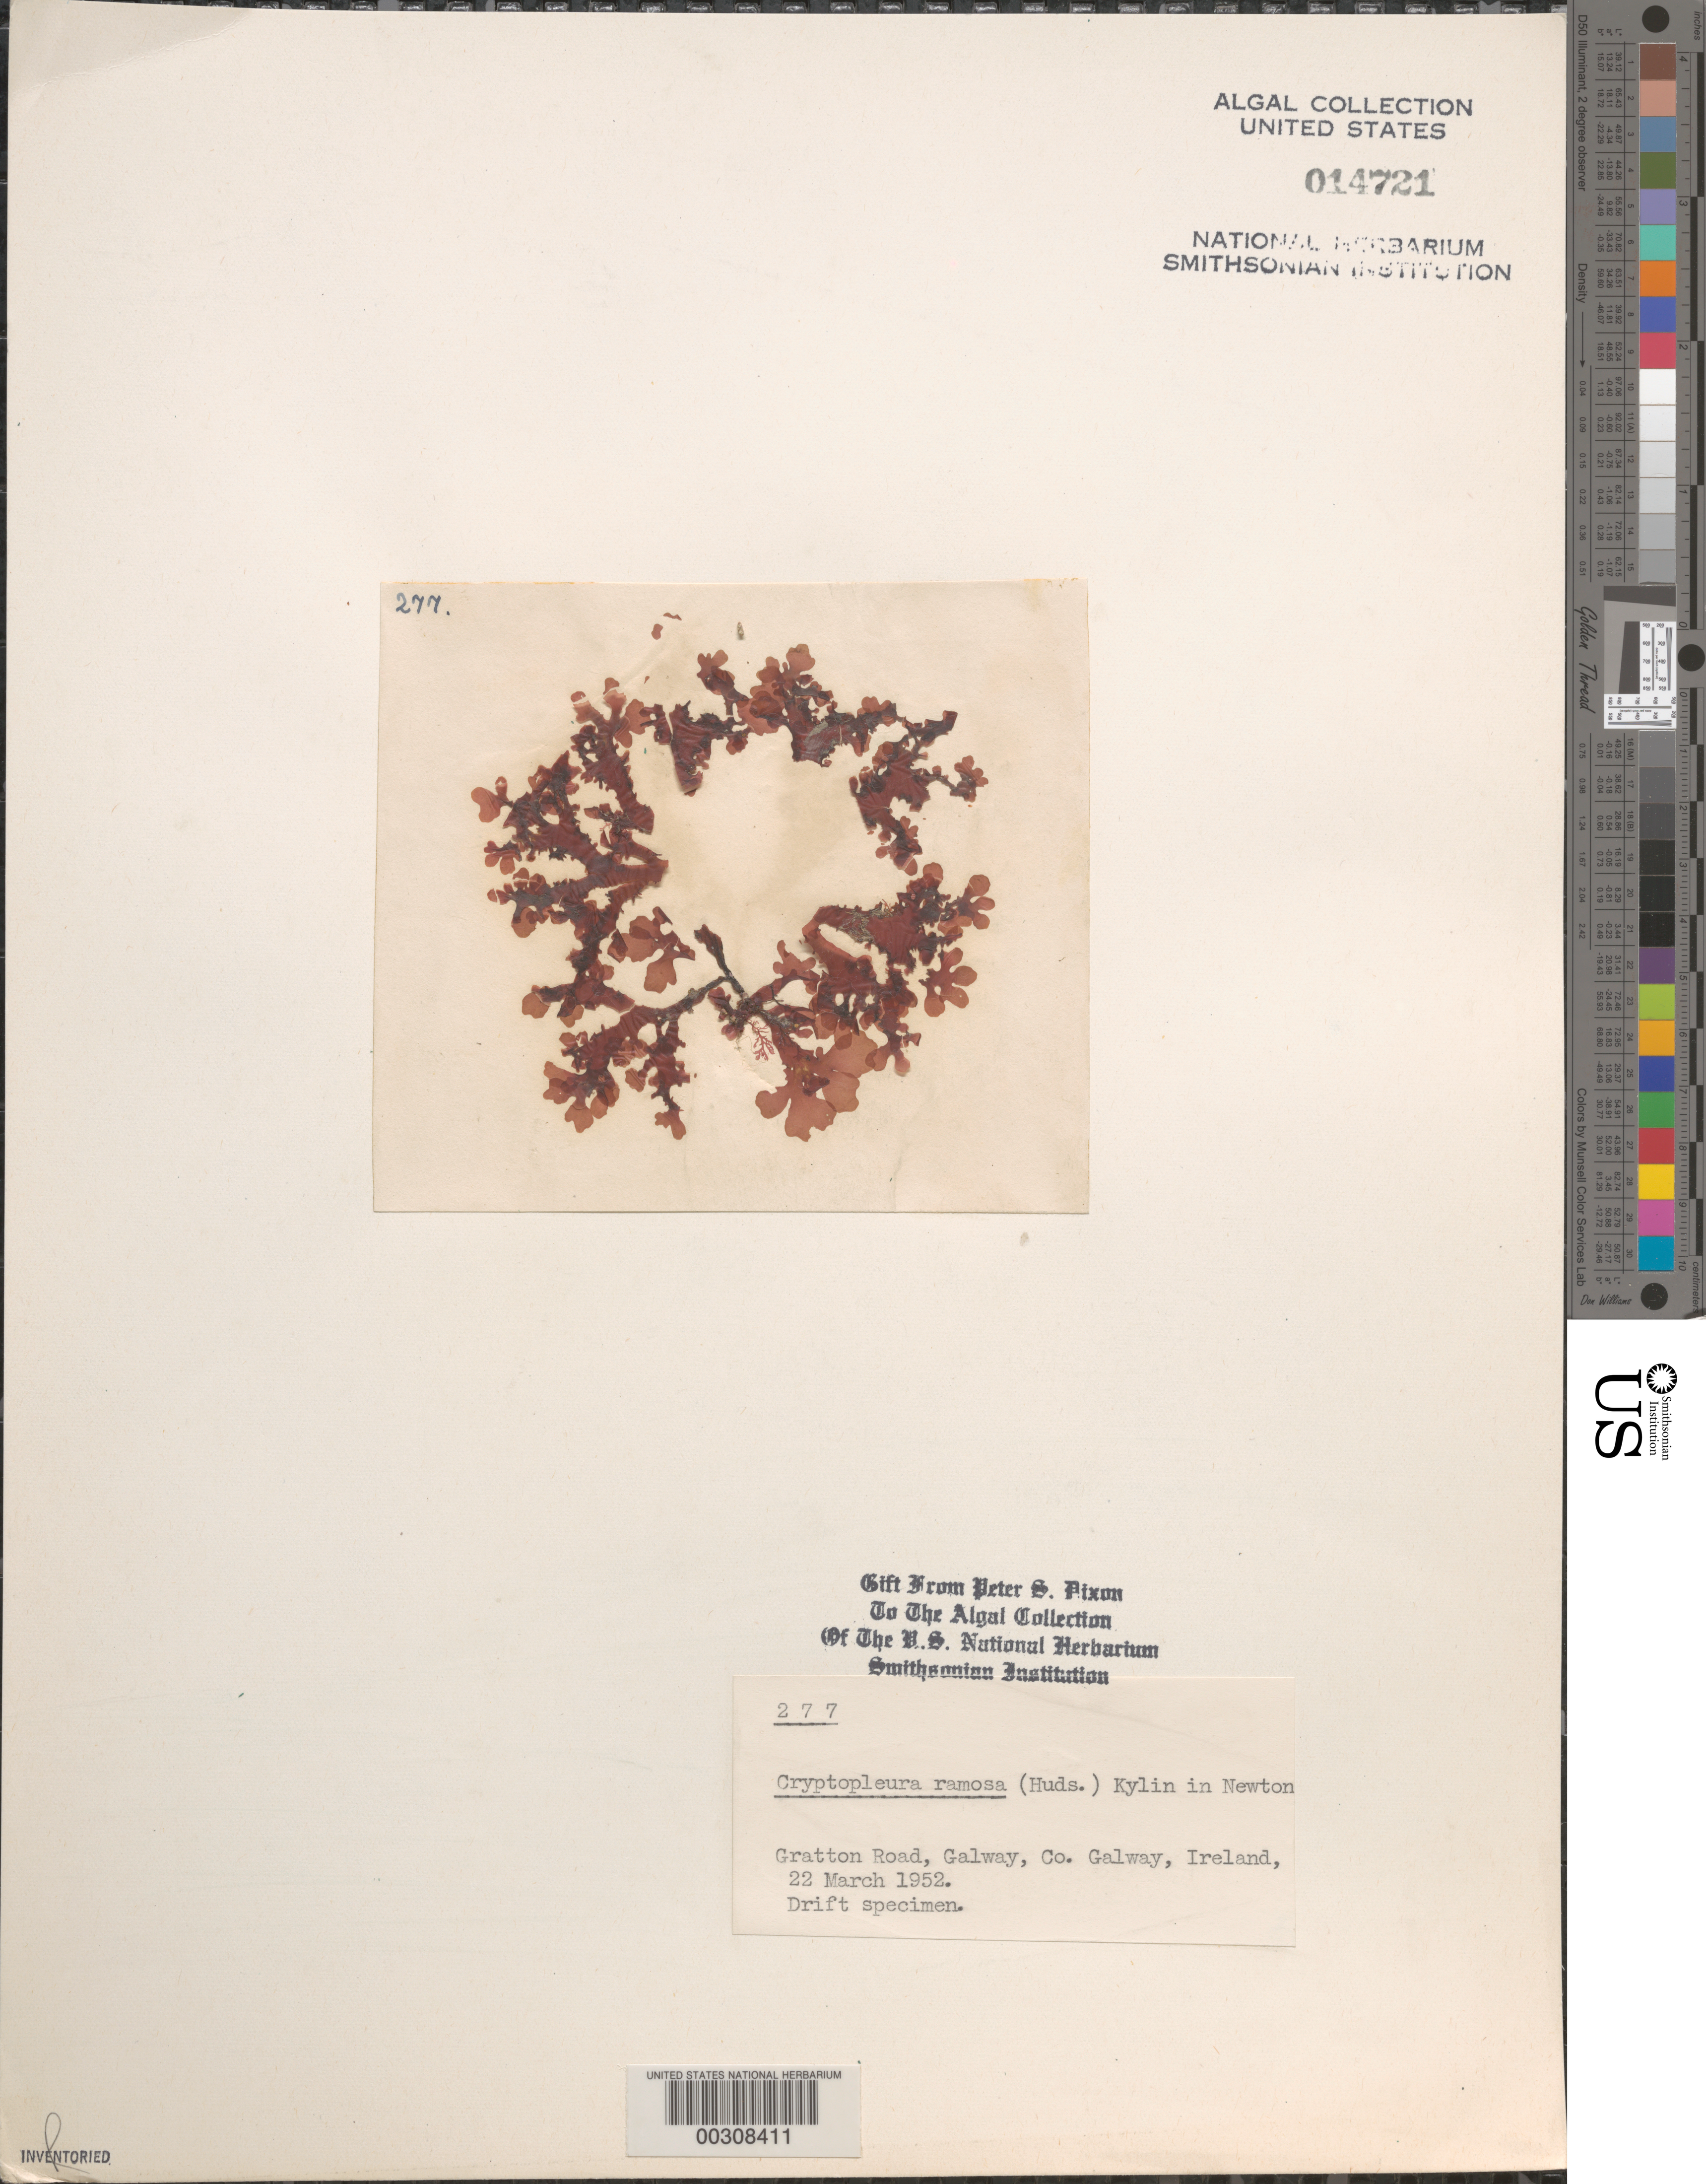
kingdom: Plantae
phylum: Rhodophyta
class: Florideophyceae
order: Ceramiales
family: Delesseriaceae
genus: Cryptopleura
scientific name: Cryptopleura ramosa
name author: (Huds.) L.M. Newton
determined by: Dixon, P. S.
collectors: P. S. Dixon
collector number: PSD 277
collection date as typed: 22 Mar 1952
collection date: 1952-03-22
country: Ireland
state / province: Connaught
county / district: Galway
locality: Gratton Road, Galway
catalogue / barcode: US 14721